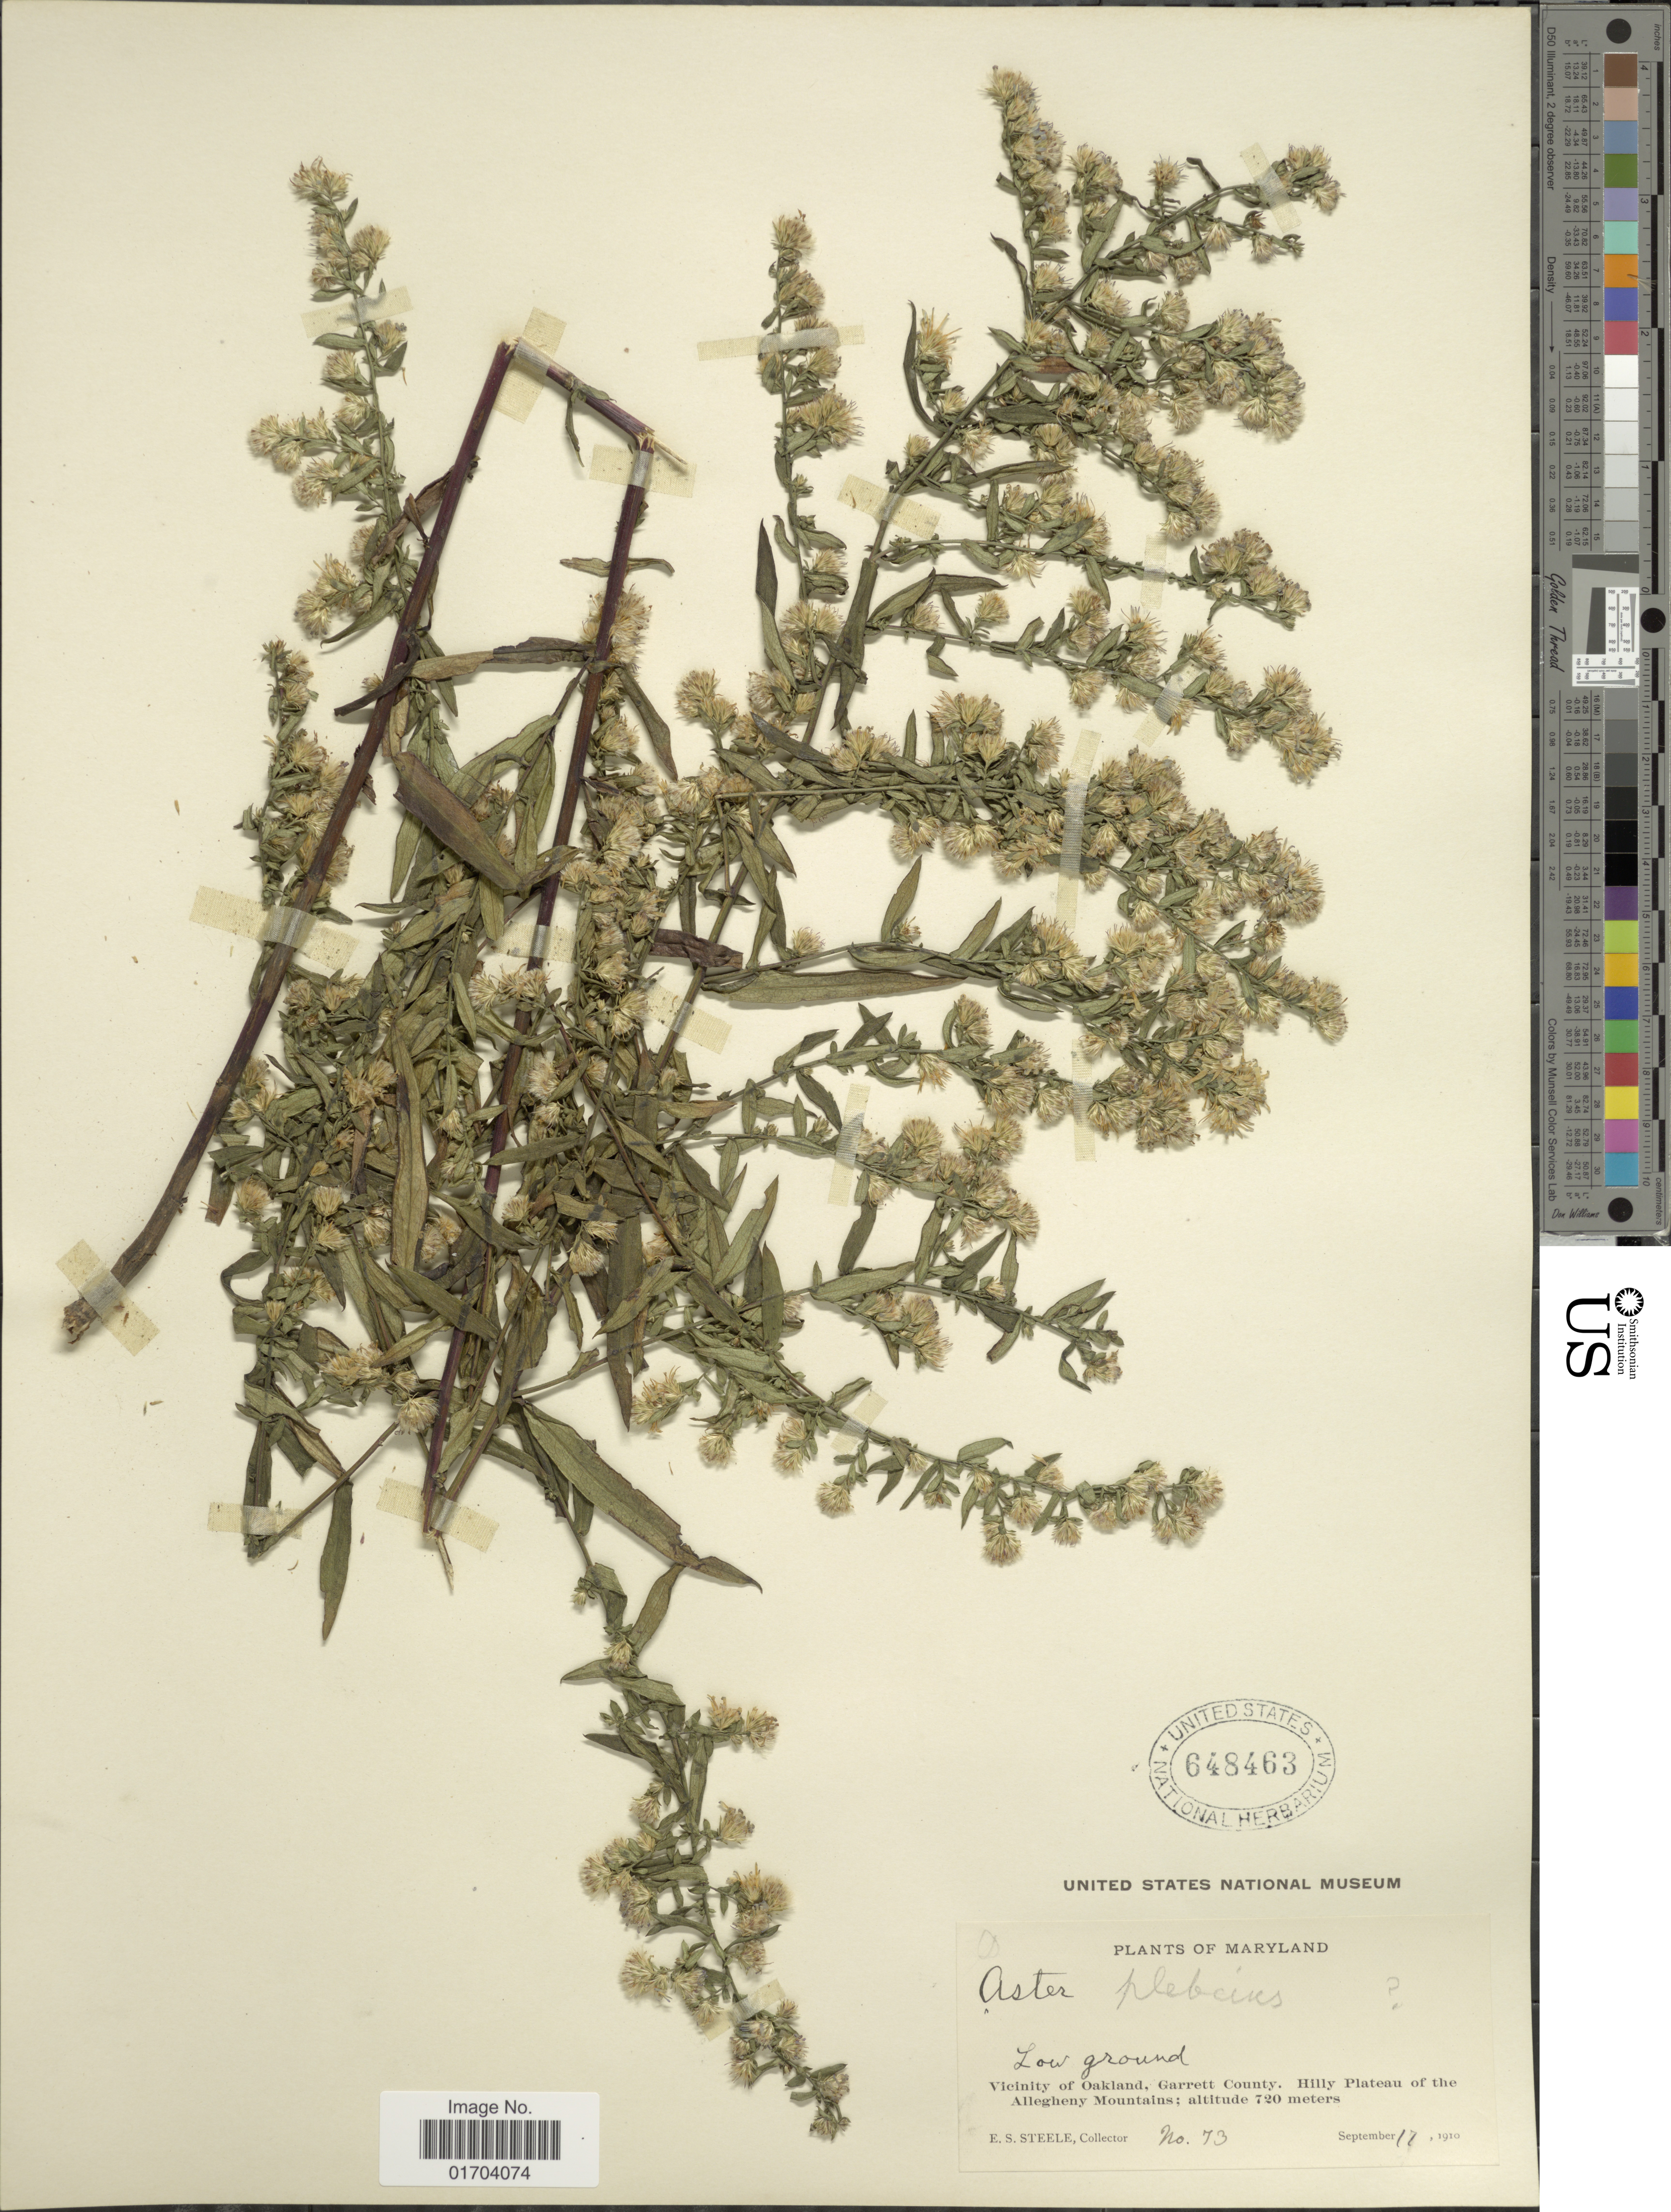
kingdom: Plantae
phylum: Tracheophyta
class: Magnoliopsida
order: Asterales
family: Asteraceae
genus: Aster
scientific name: Aster plebeius E.S. Steele sp. nov. ined.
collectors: E. Steele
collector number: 73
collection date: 1910-09-17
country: United States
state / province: Maryland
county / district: Garrett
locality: Low Ground, Vicinity of Oakland, Garrett County. Hilly Plateau of the Allegheny Mountains.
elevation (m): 720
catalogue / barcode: US 648463